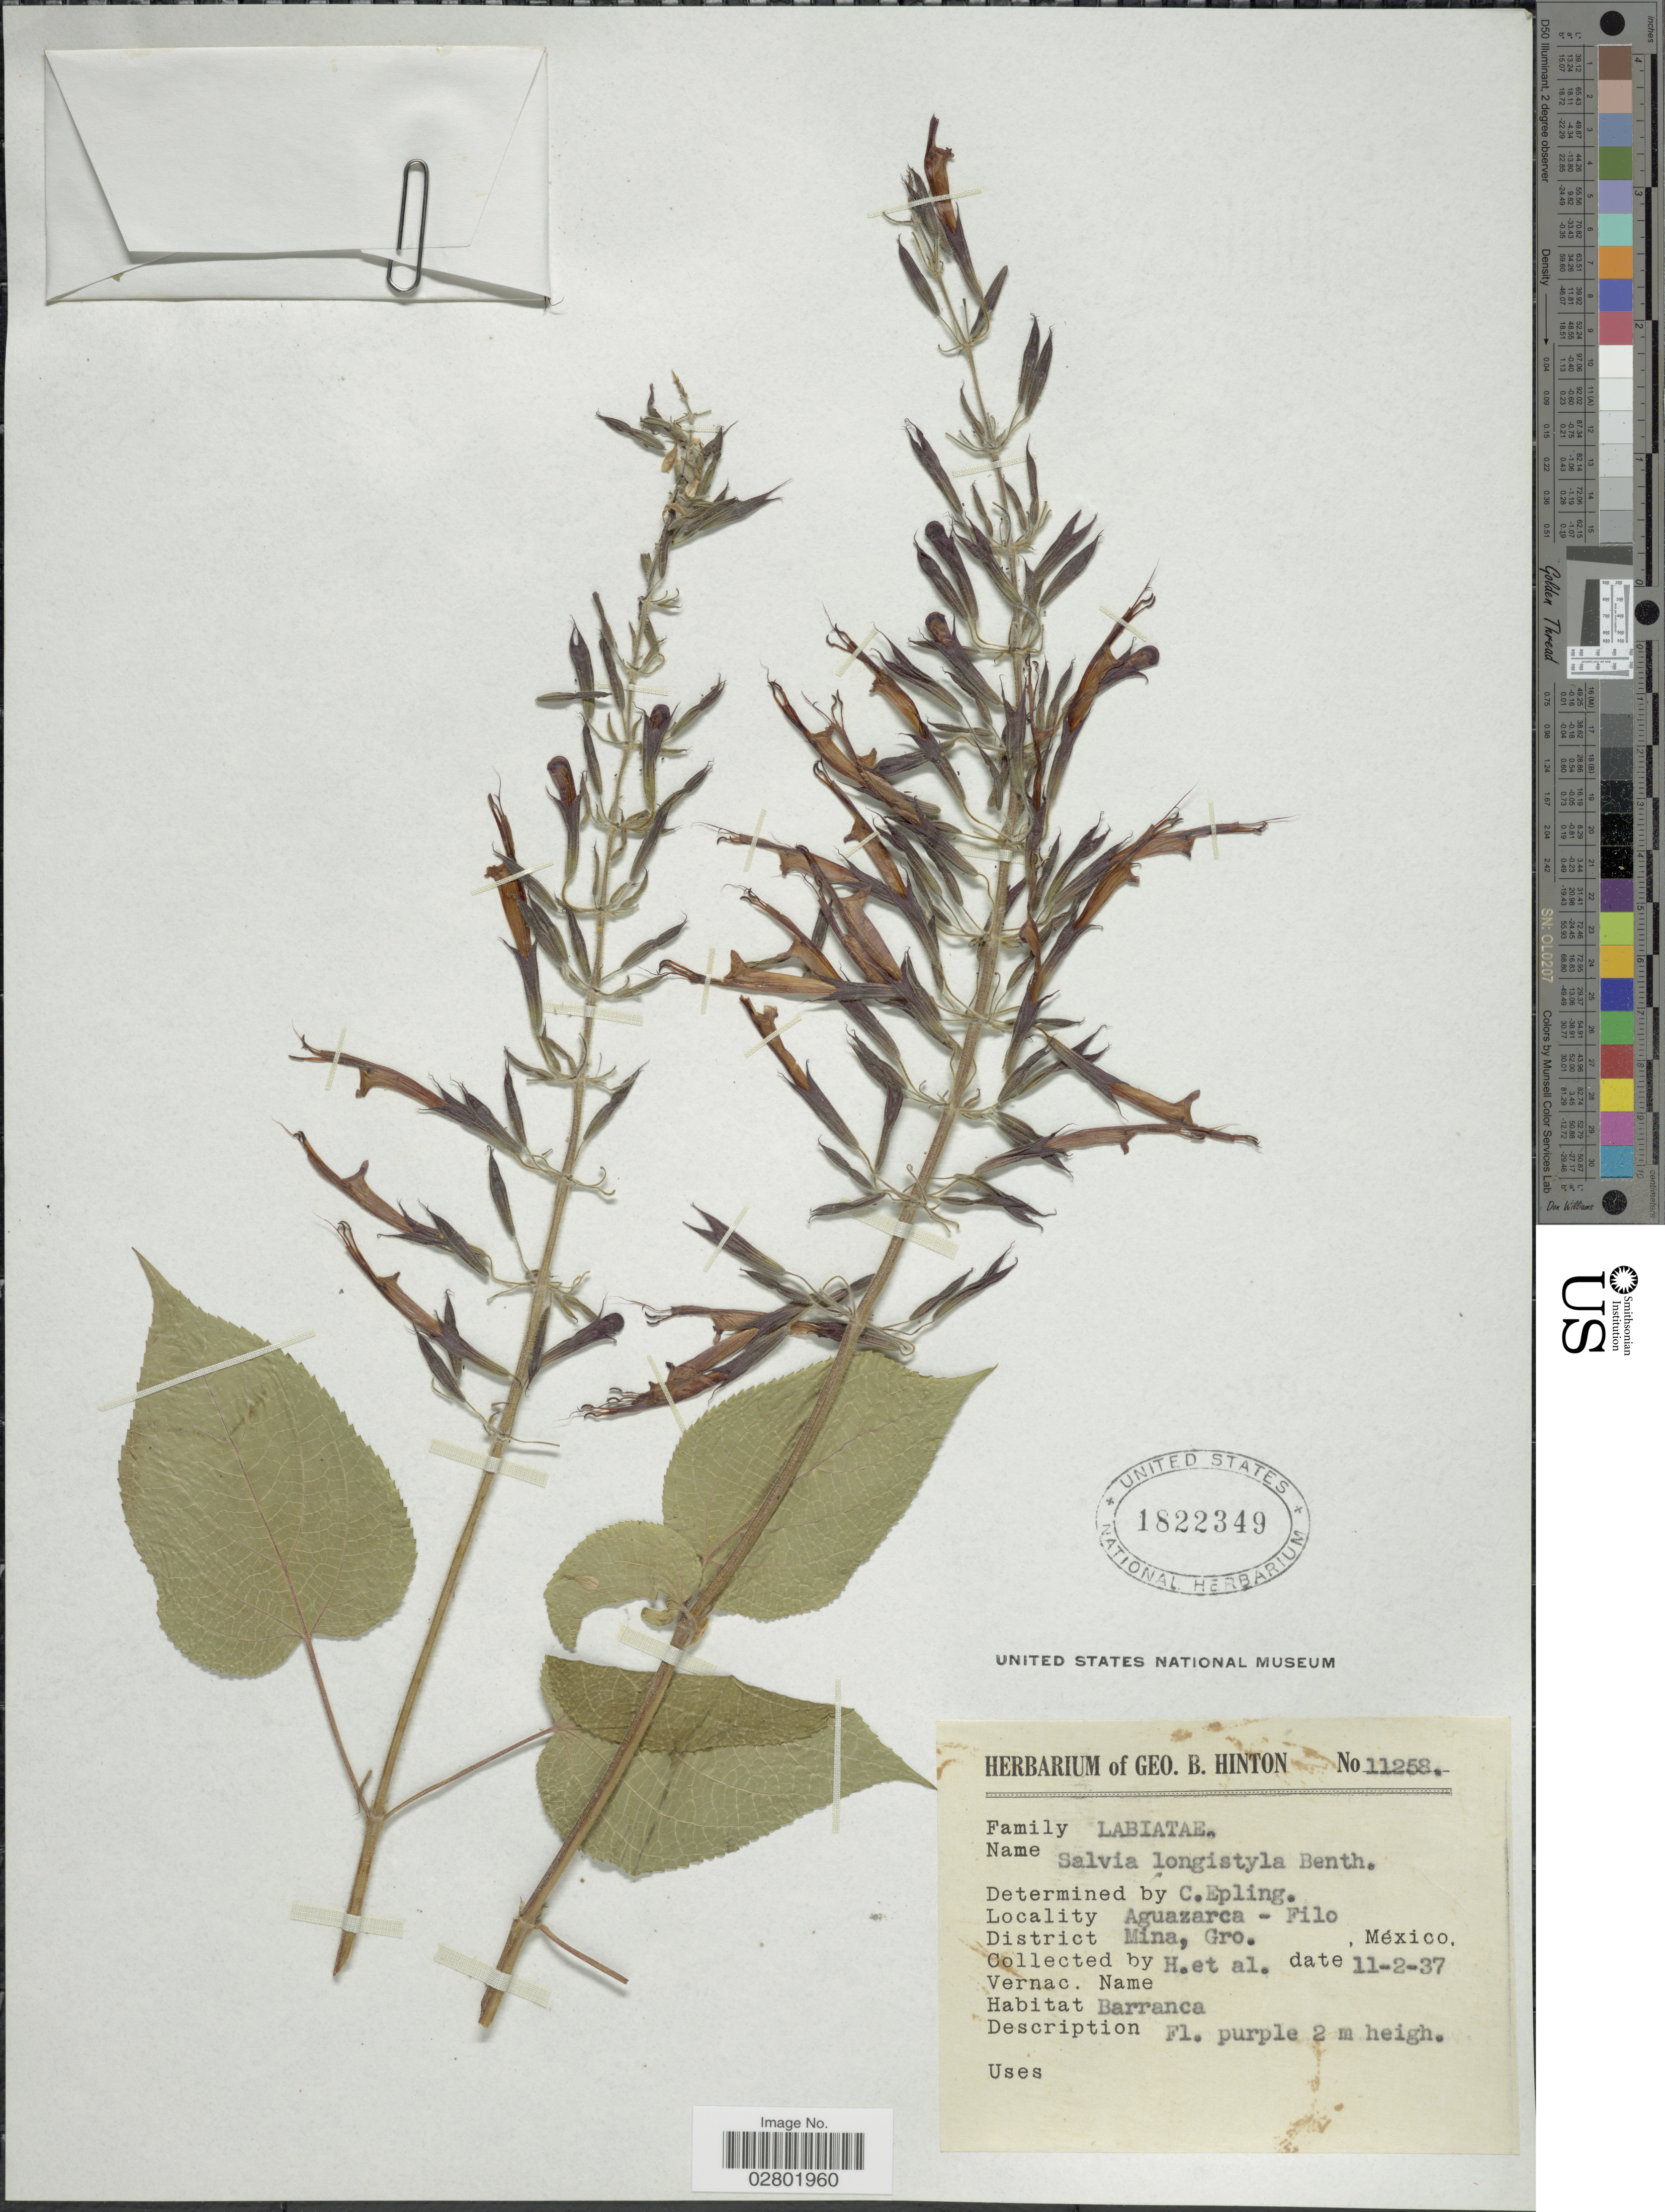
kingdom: Plantae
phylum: Tracheophyta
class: Magnoliopsida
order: Lamiales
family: Lamiaceae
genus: Salvia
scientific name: Salvia longistyla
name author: Benth.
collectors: G. B. Hinton & et al.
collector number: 11258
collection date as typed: Transcribed d/m/y: 11/2/37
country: Mexico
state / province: Guerrero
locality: Aguazarca - Filo, District Mina.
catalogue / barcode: US 1822349